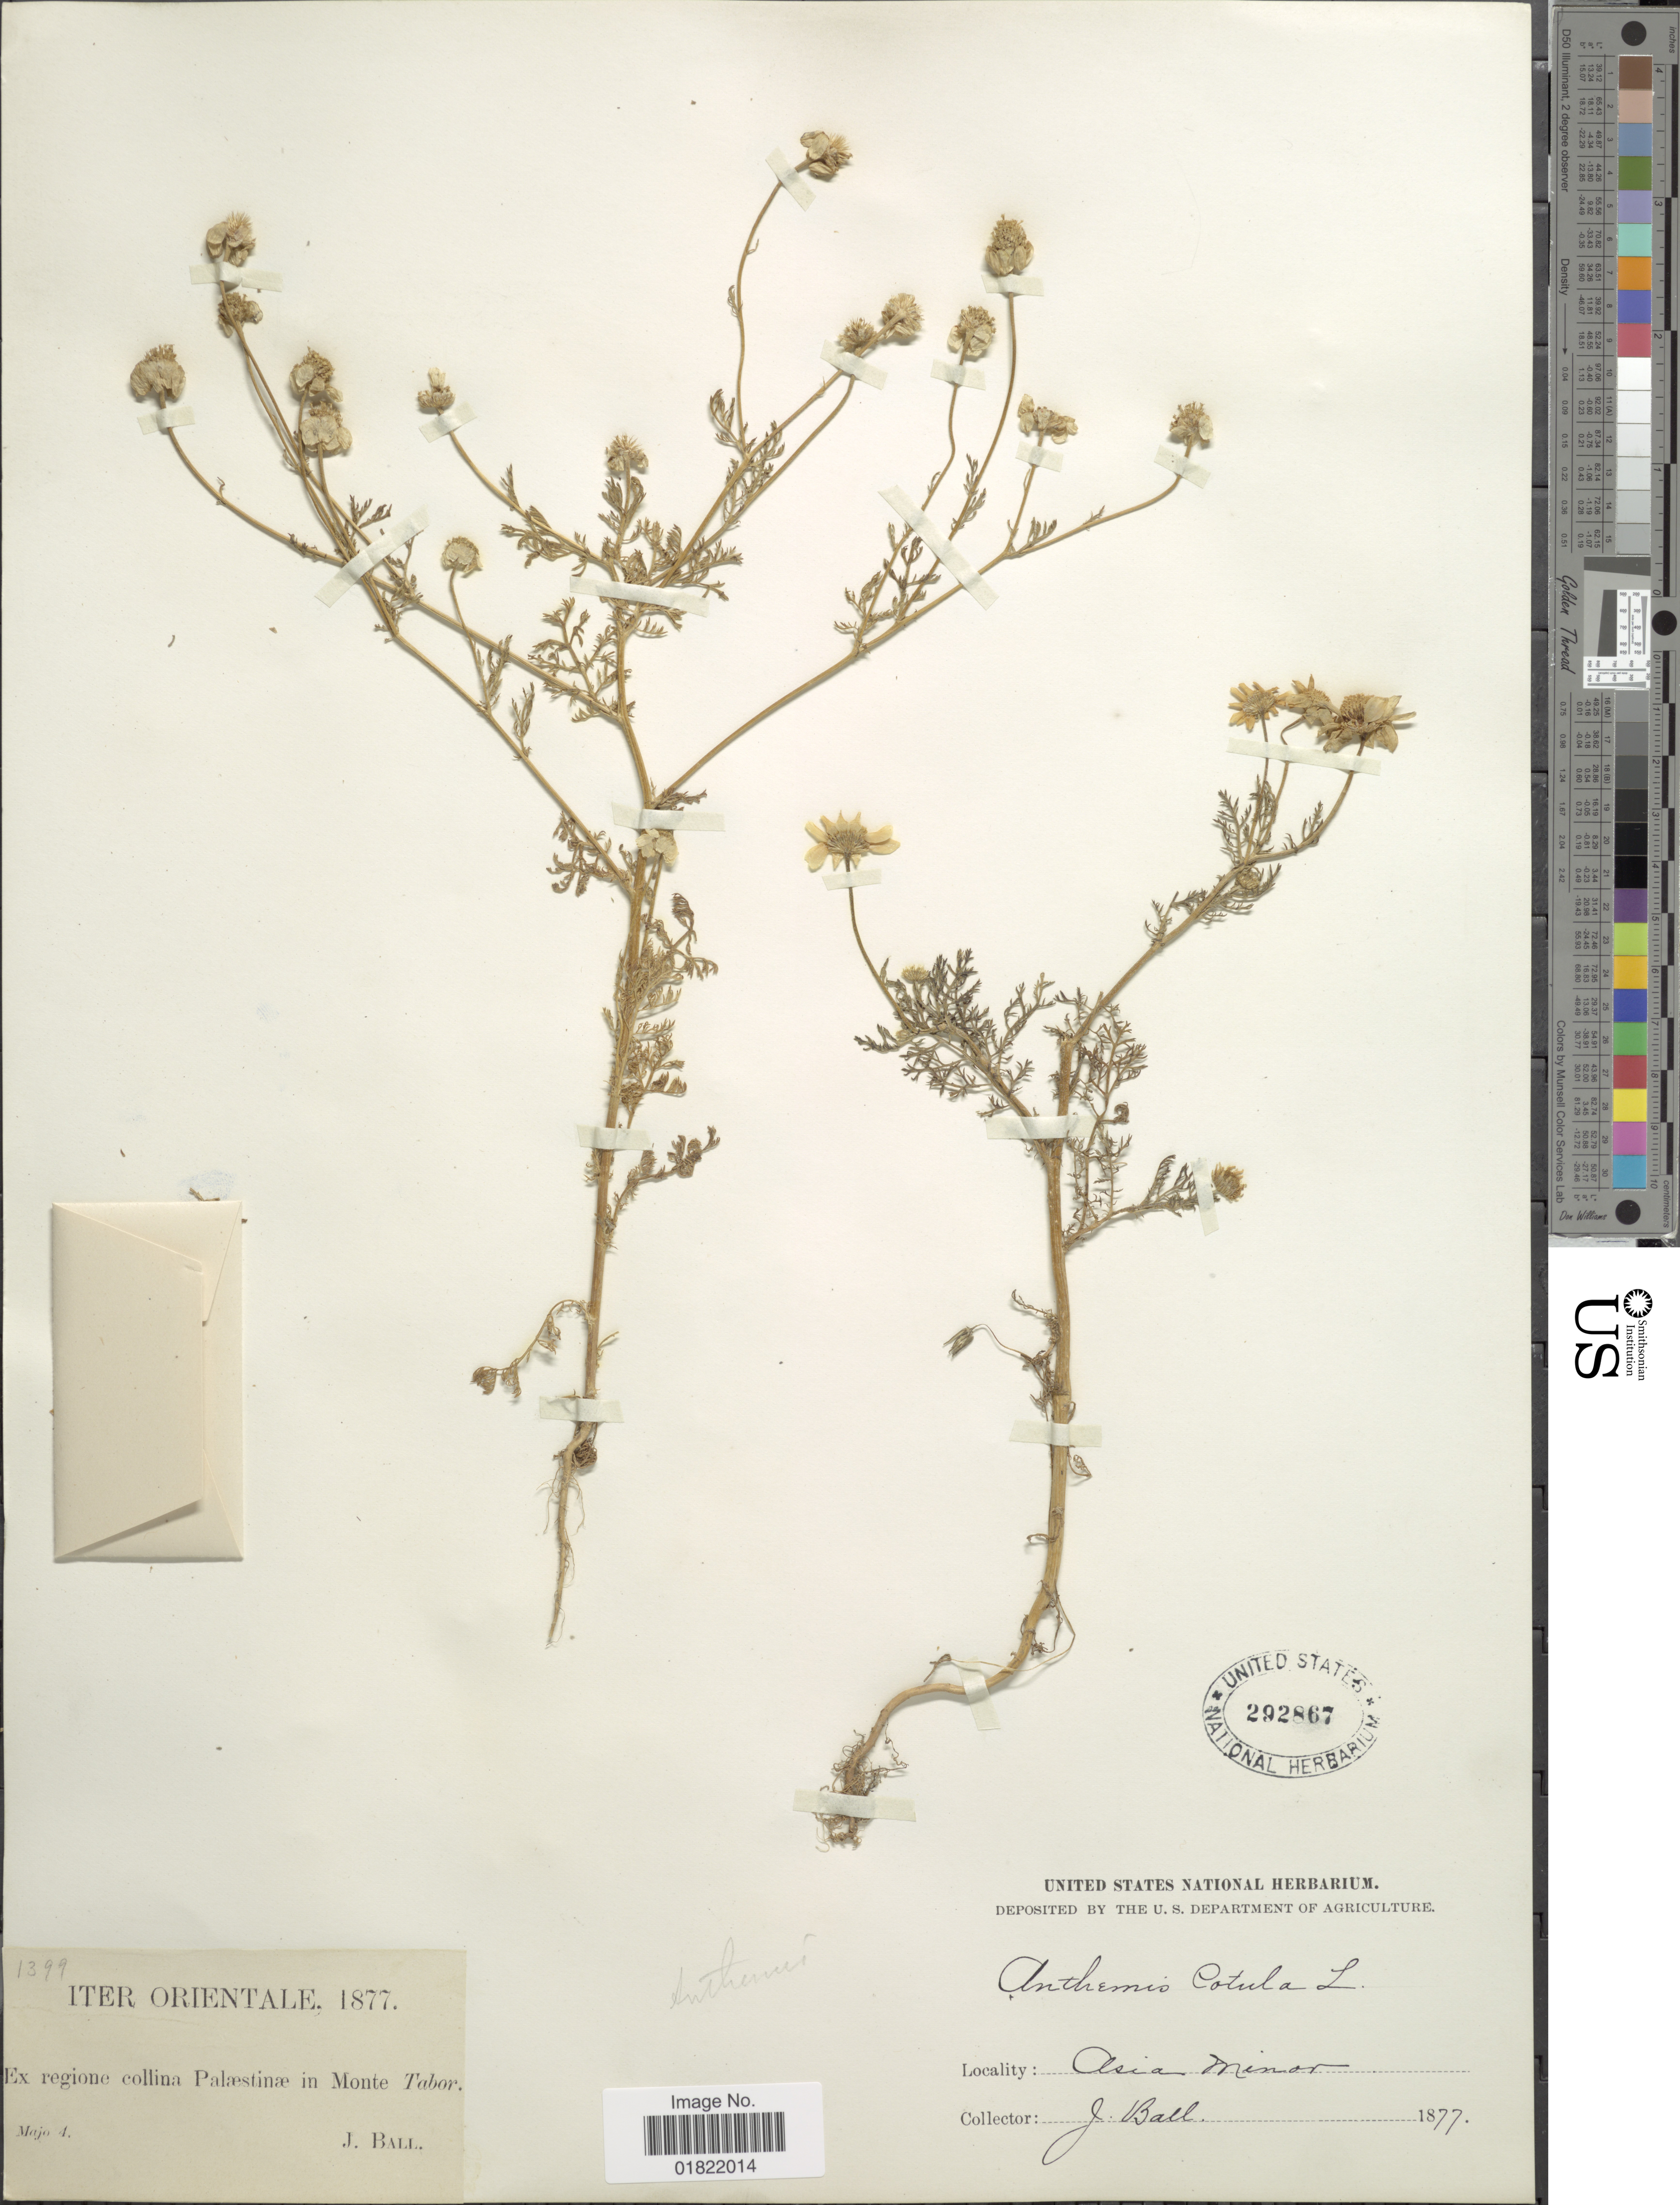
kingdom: Plantae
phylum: Tracheophyta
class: Magnoliopsida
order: Asterales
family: Asteraceae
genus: Anthemis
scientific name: Anthemis cotula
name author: L.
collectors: J. Ball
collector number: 1399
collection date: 1877-05-04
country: Israel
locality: Iter Orientale, regione collina Palaestinae in Monte Tabor, Asia Minor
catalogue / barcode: US 292867